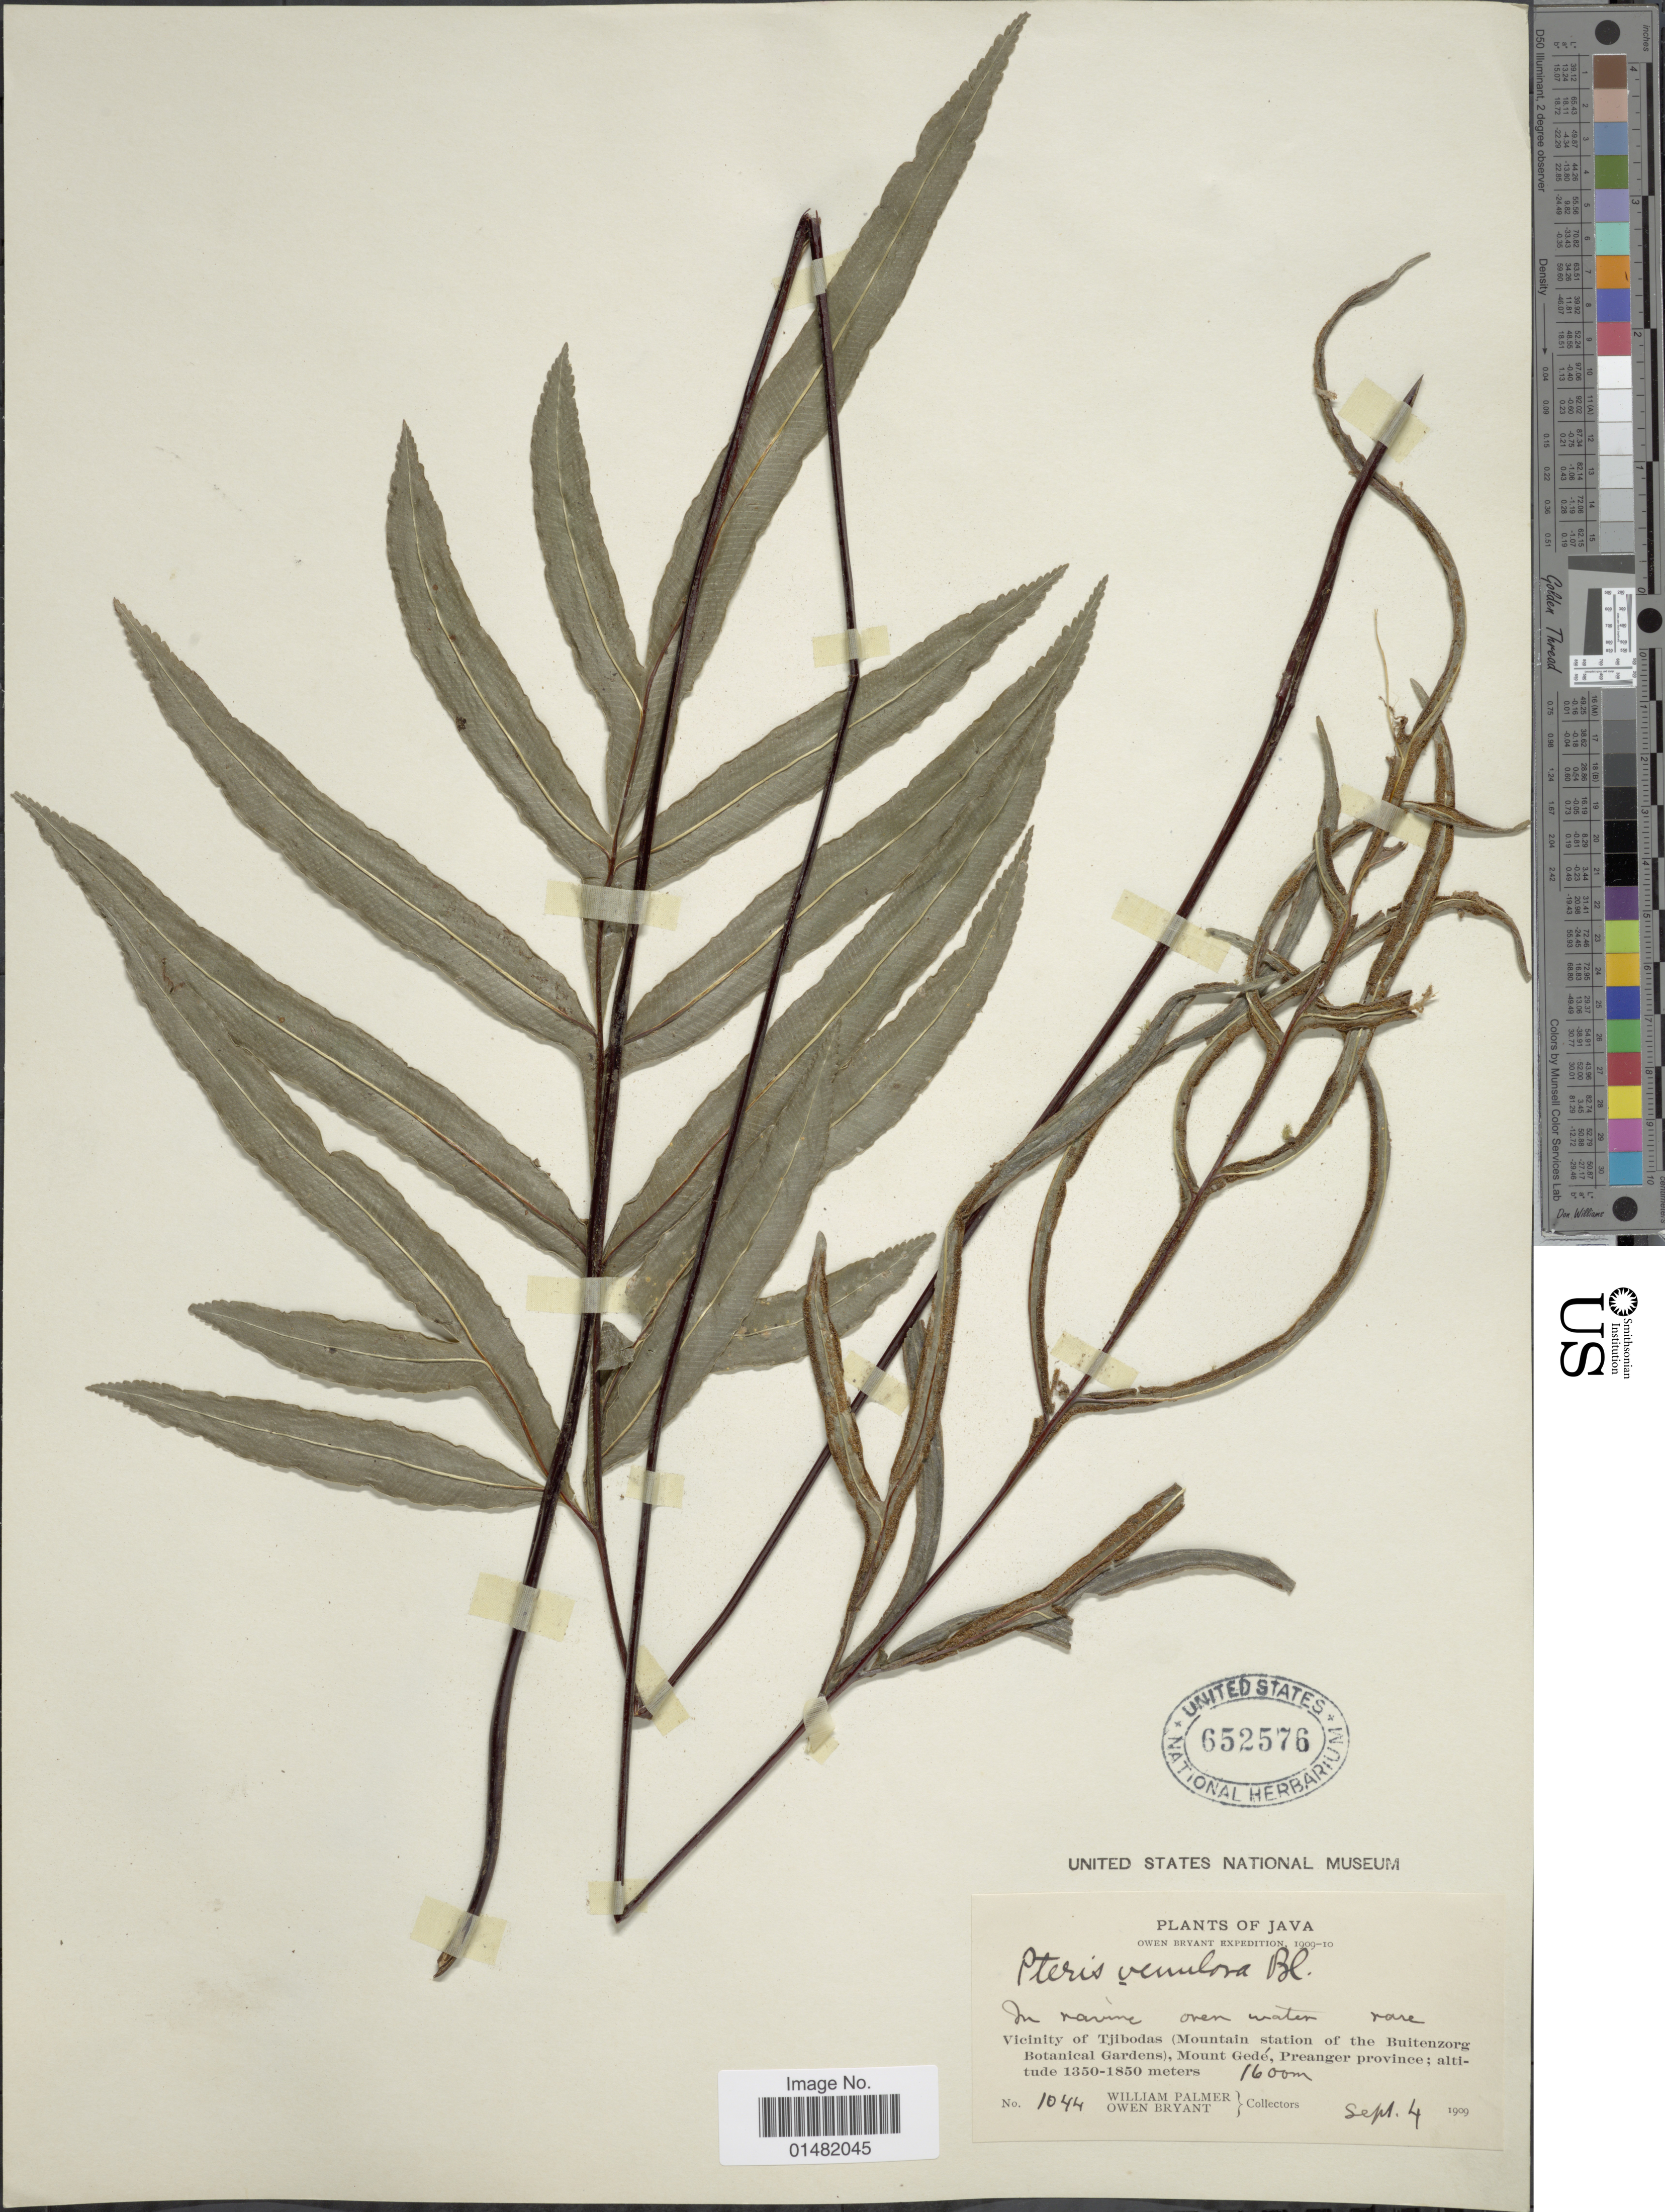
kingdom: Plantae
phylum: Tracheophyta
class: Polypodiopsida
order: Polypodiales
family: Pteridaceae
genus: Pteris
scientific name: Pteris venulosa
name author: Blume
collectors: W. Palmer & O. Bryant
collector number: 1044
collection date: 1909-09-04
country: Indonesia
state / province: Java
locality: Vicinity of Tjibodas (Mountain station of the Buitenzorg Botanical Gardens), Mount Gedé, Preanger province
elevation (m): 1600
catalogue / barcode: US 652576